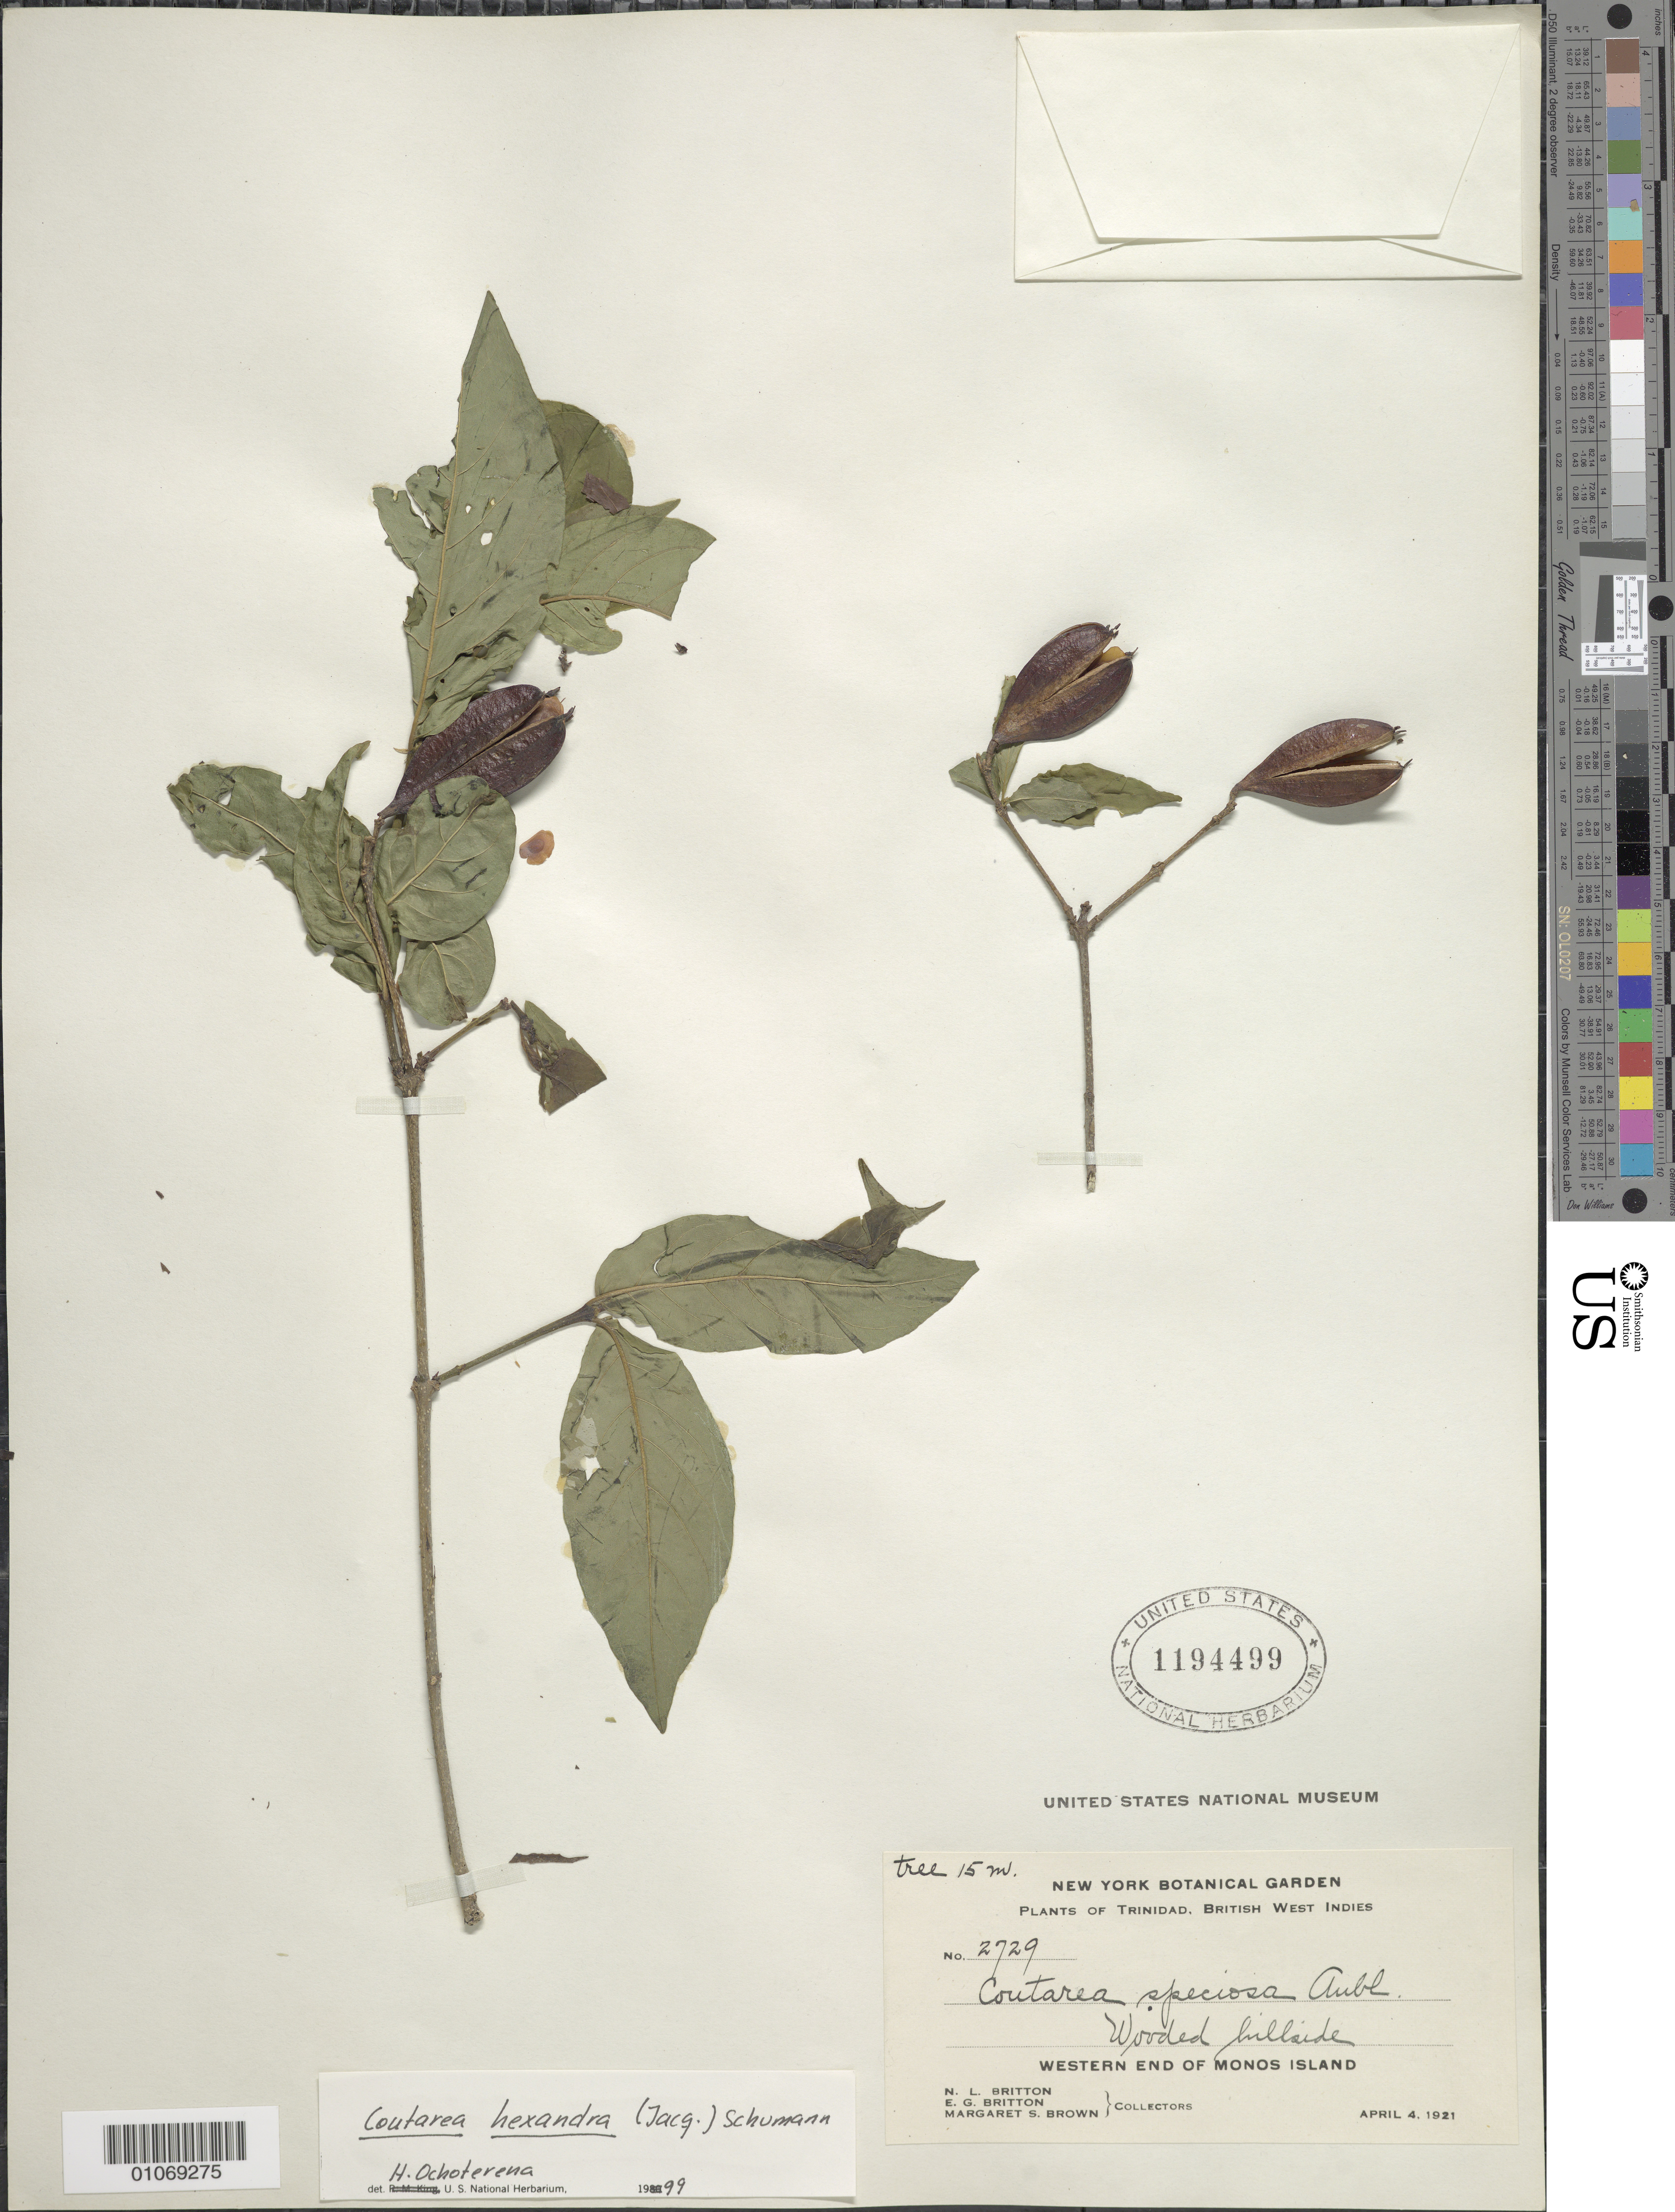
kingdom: Plantae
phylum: Tracheophyta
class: Magnoliopsida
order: Gentianales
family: Rubiaceae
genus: Coutarea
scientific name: Coutarea hexandra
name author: (Jacq.) K. Schum.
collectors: N. Britton, E. G. Britton & M. S. Brown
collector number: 2729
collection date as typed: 04 Apr 1921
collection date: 1921-04-04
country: Trinidad and Tobago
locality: Western end of Monos Island, wooded hillside.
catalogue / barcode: US 1194499